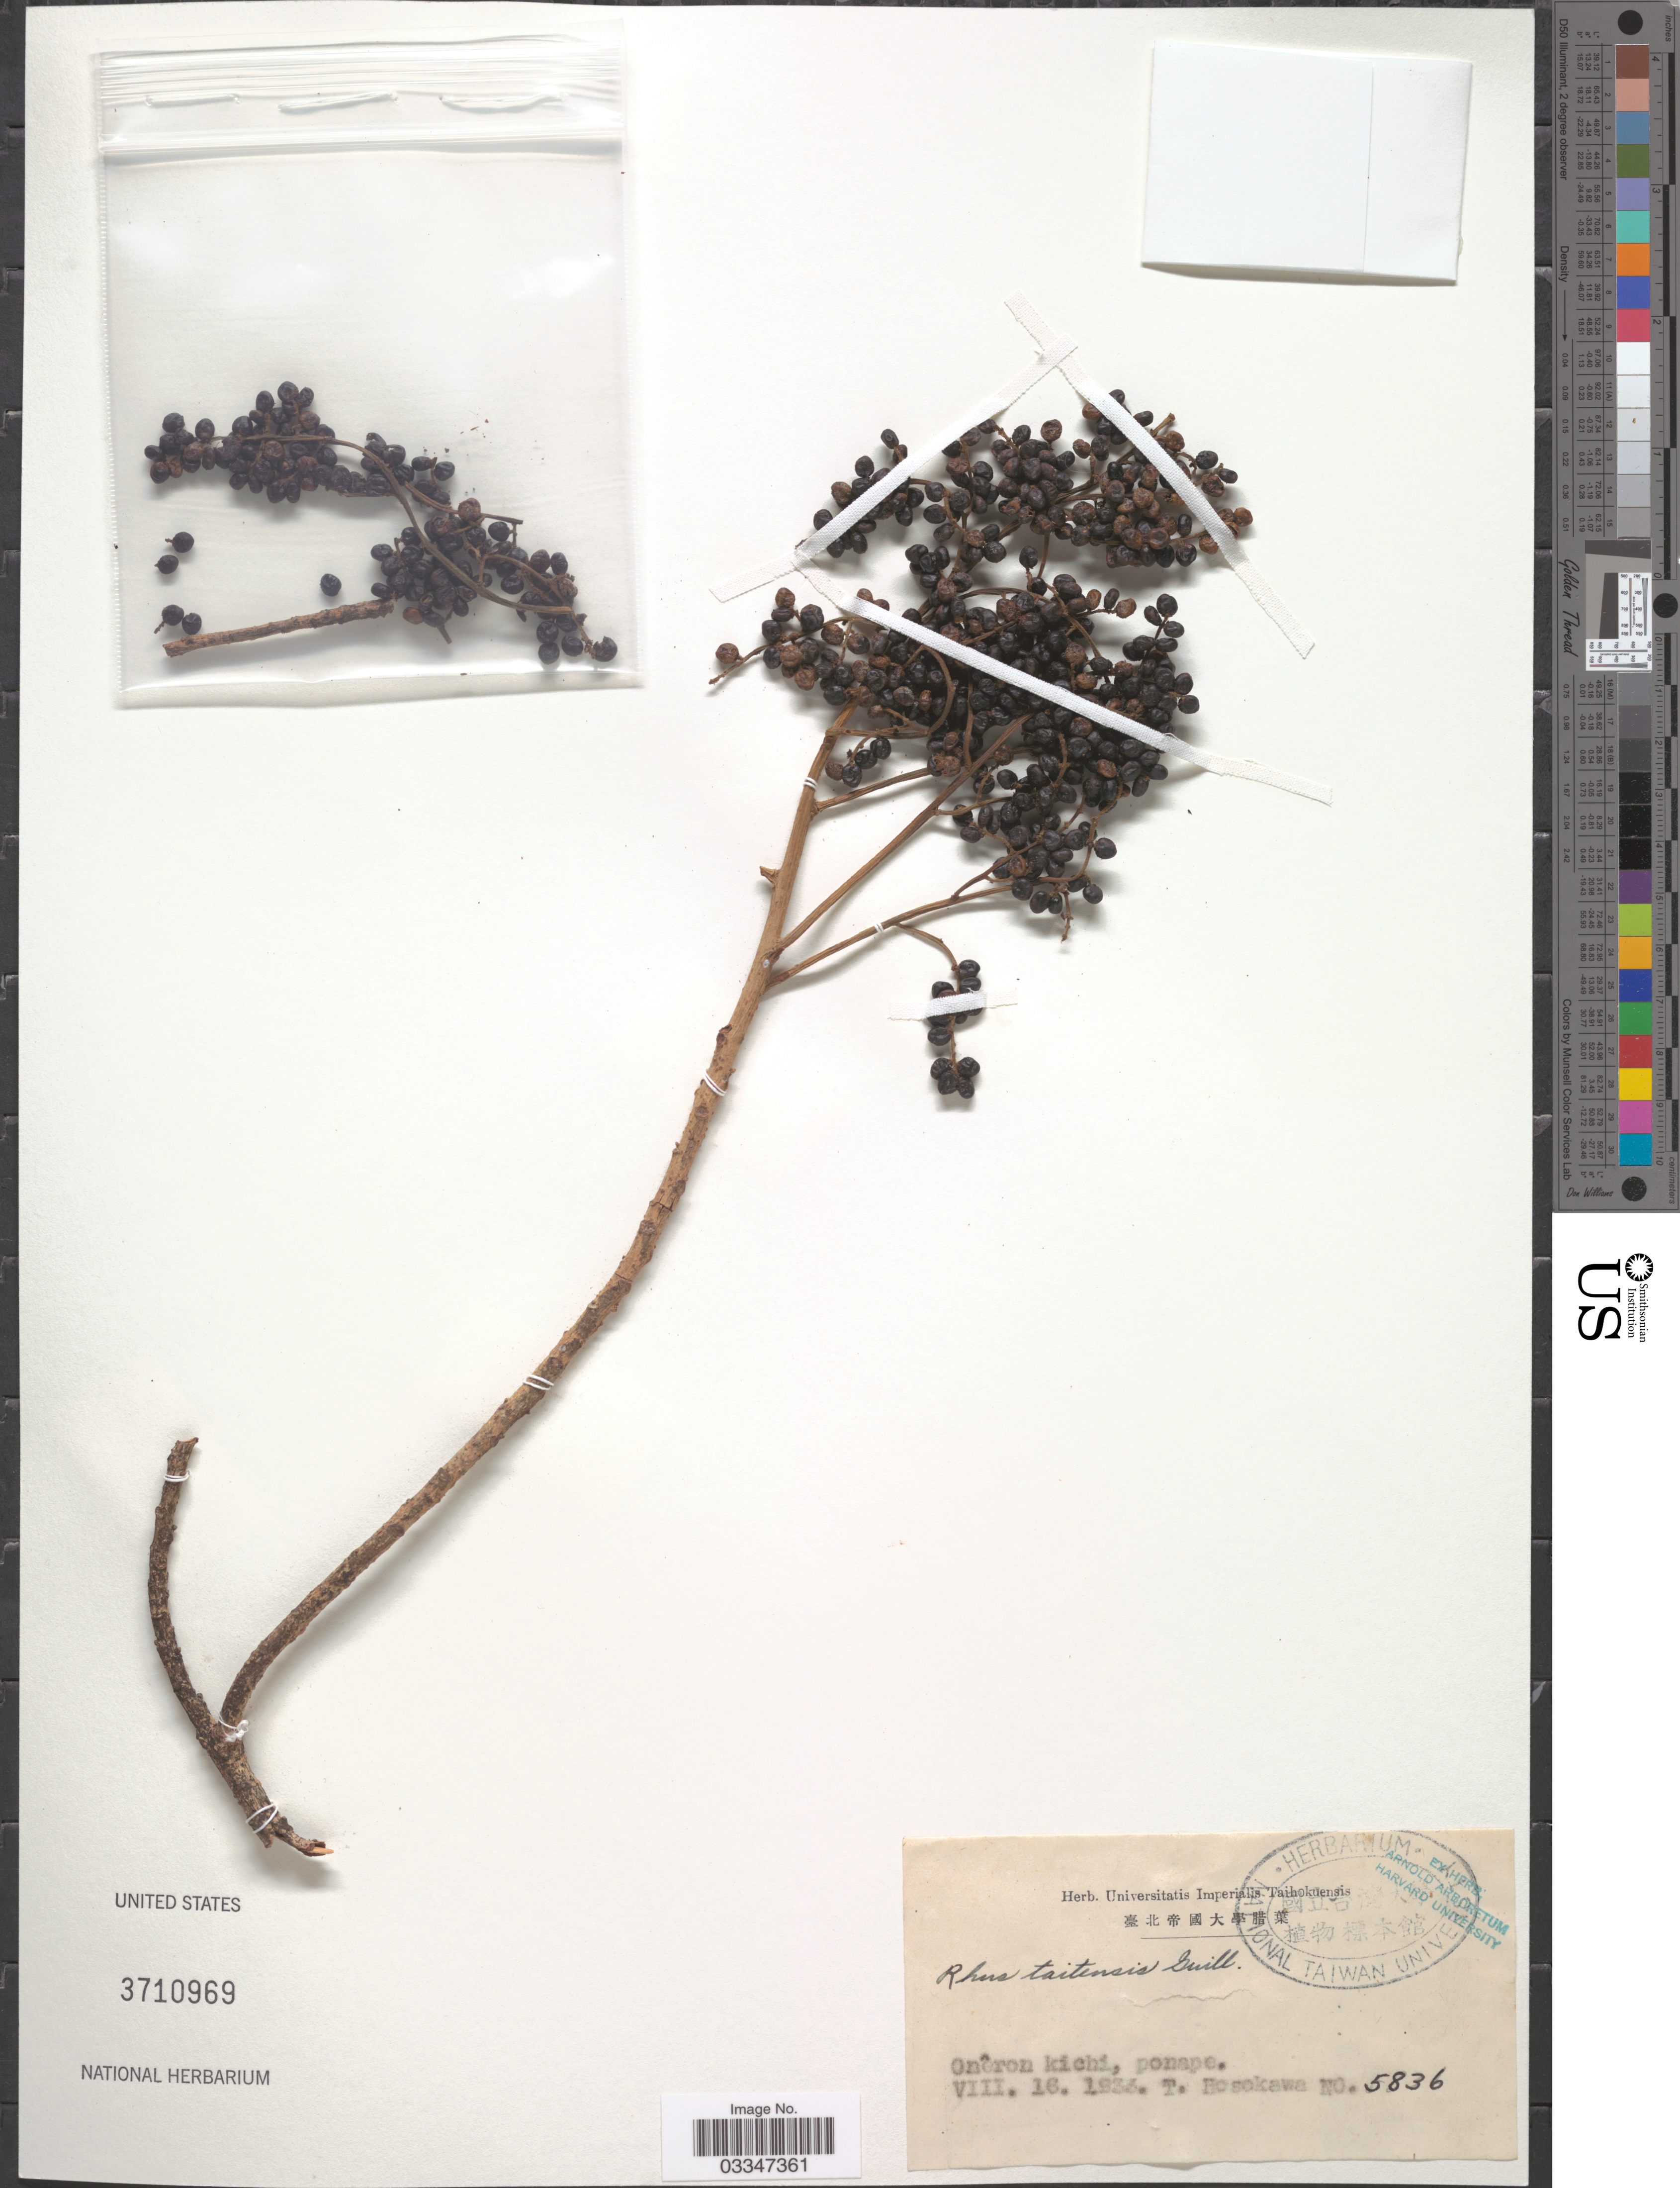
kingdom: Plantae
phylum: Tracheophyta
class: Magnoliopsida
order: Sapindales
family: Anacardiaceae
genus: Rhus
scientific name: Rhus taitensis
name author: Guill.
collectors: T. Hosokawa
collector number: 5836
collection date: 1933-08-18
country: Micronesia, Federated States of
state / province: Pohnpei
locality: Onêron kichi, ponape.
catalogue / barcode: US 3710969